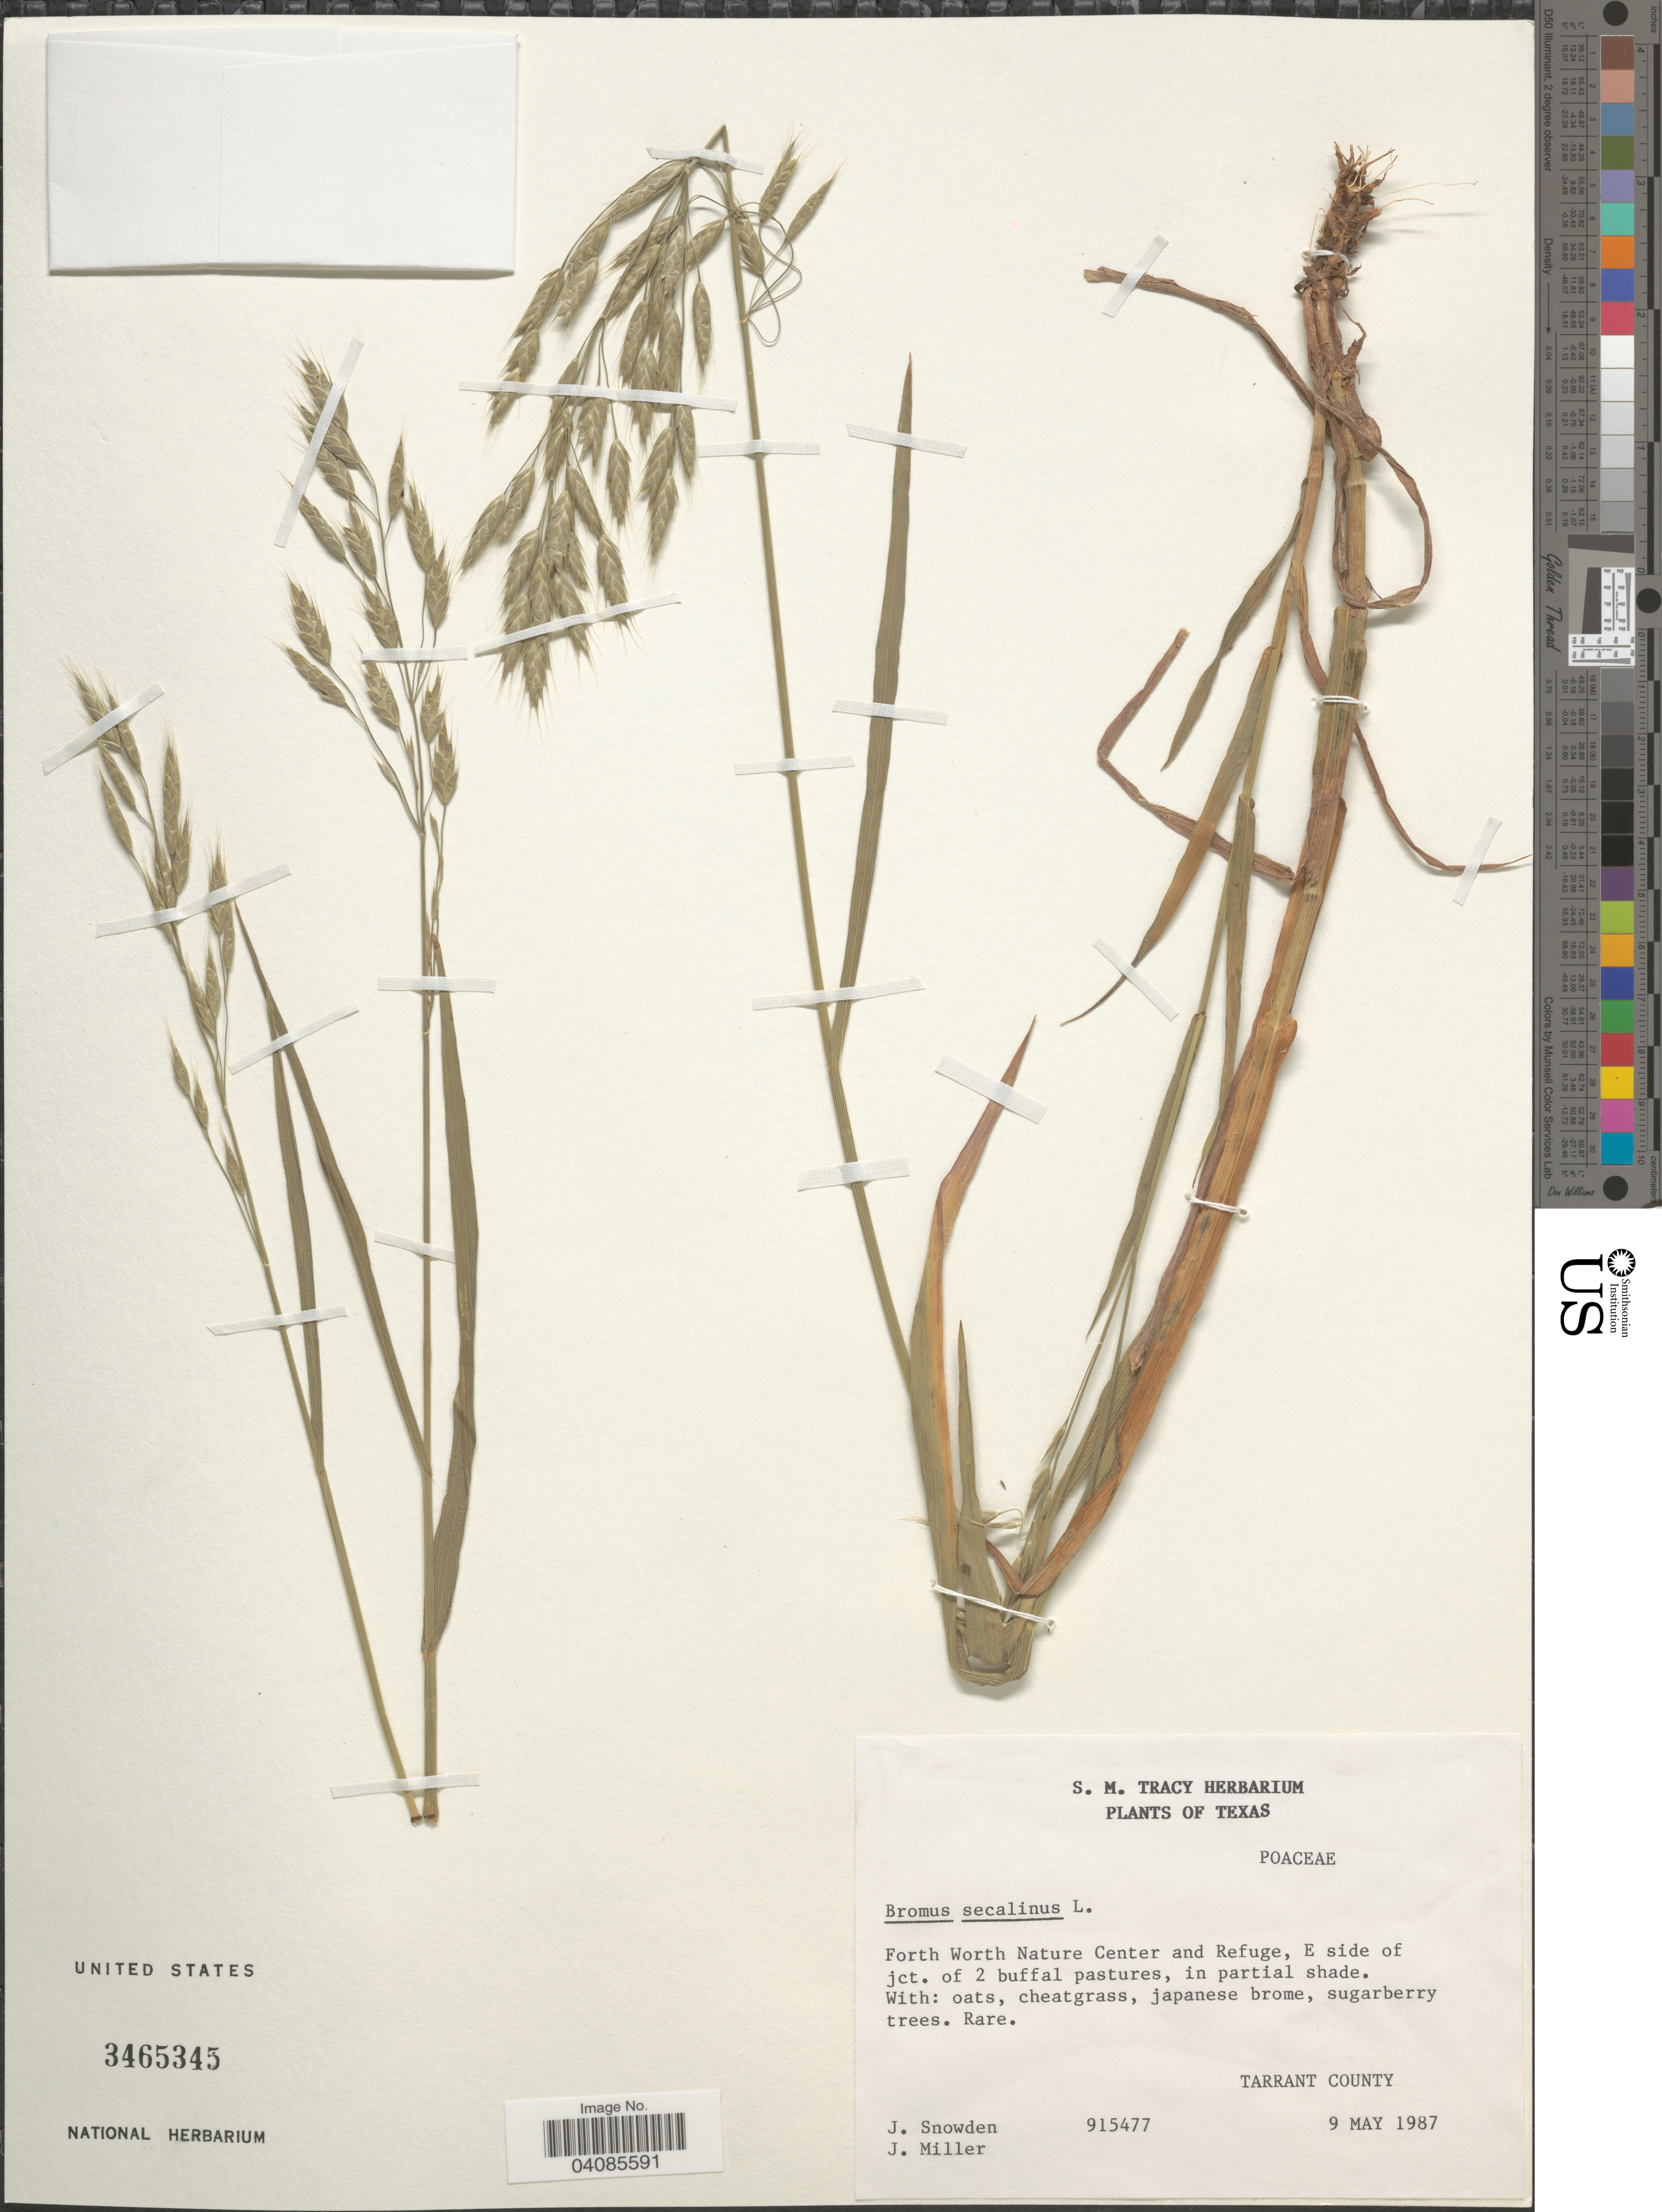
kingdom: Plantae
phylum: Tracheophyta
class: Liliopsida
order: Poales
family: Poaceae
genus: Bromus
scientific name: Bromus sitchensis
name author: Trin. in Bong.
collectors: J. Snowden & J. Miller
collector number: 915477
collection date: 1987-05-09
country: United States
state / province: Texas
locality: Forth Worth Nature Center and Refuge, E side of jct. of 2 buffal pastures. Tarrant County.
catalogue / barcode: US 3465345